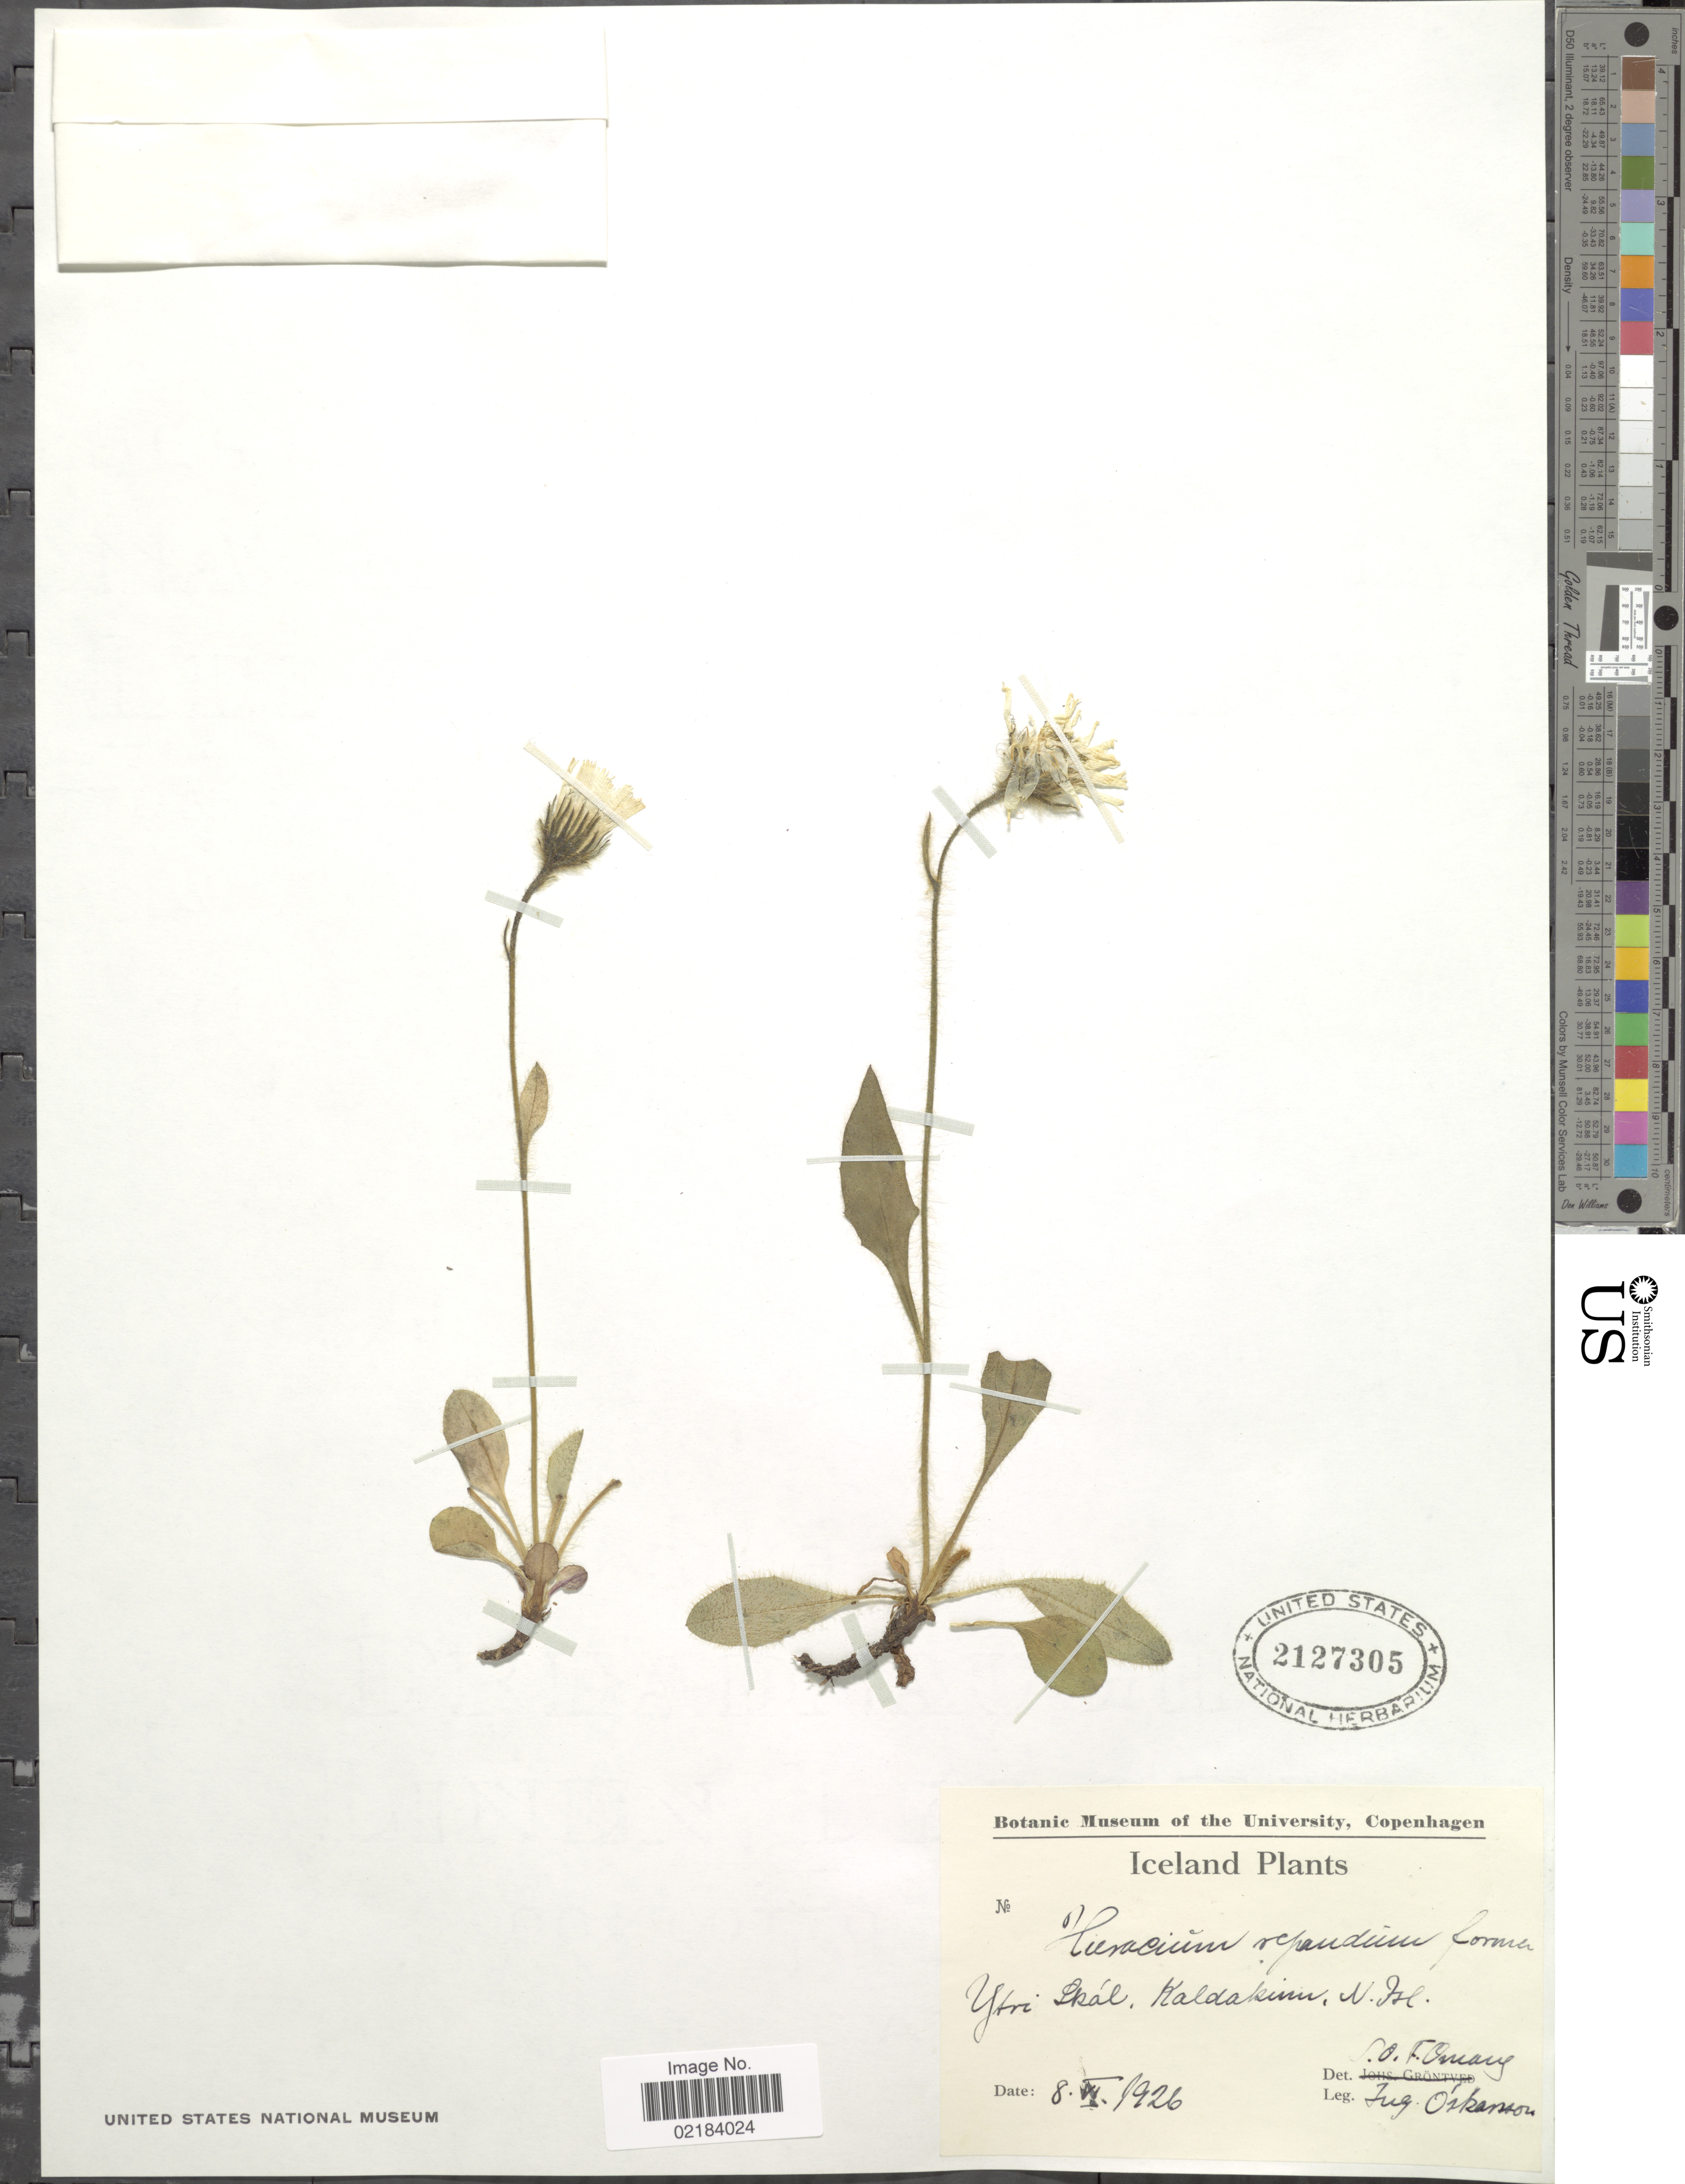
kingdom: Plantae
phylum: Tracheophyta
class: Magnoliopsida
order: Asterales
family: Asteraceae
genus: Hieracium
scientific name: Hieracium repandulare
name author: Druce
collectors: I. Óskarsson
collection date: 1926-06-08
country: Iceland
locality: Ystri Skal, Haldakinn N. Isl.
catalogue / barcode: US 2127305